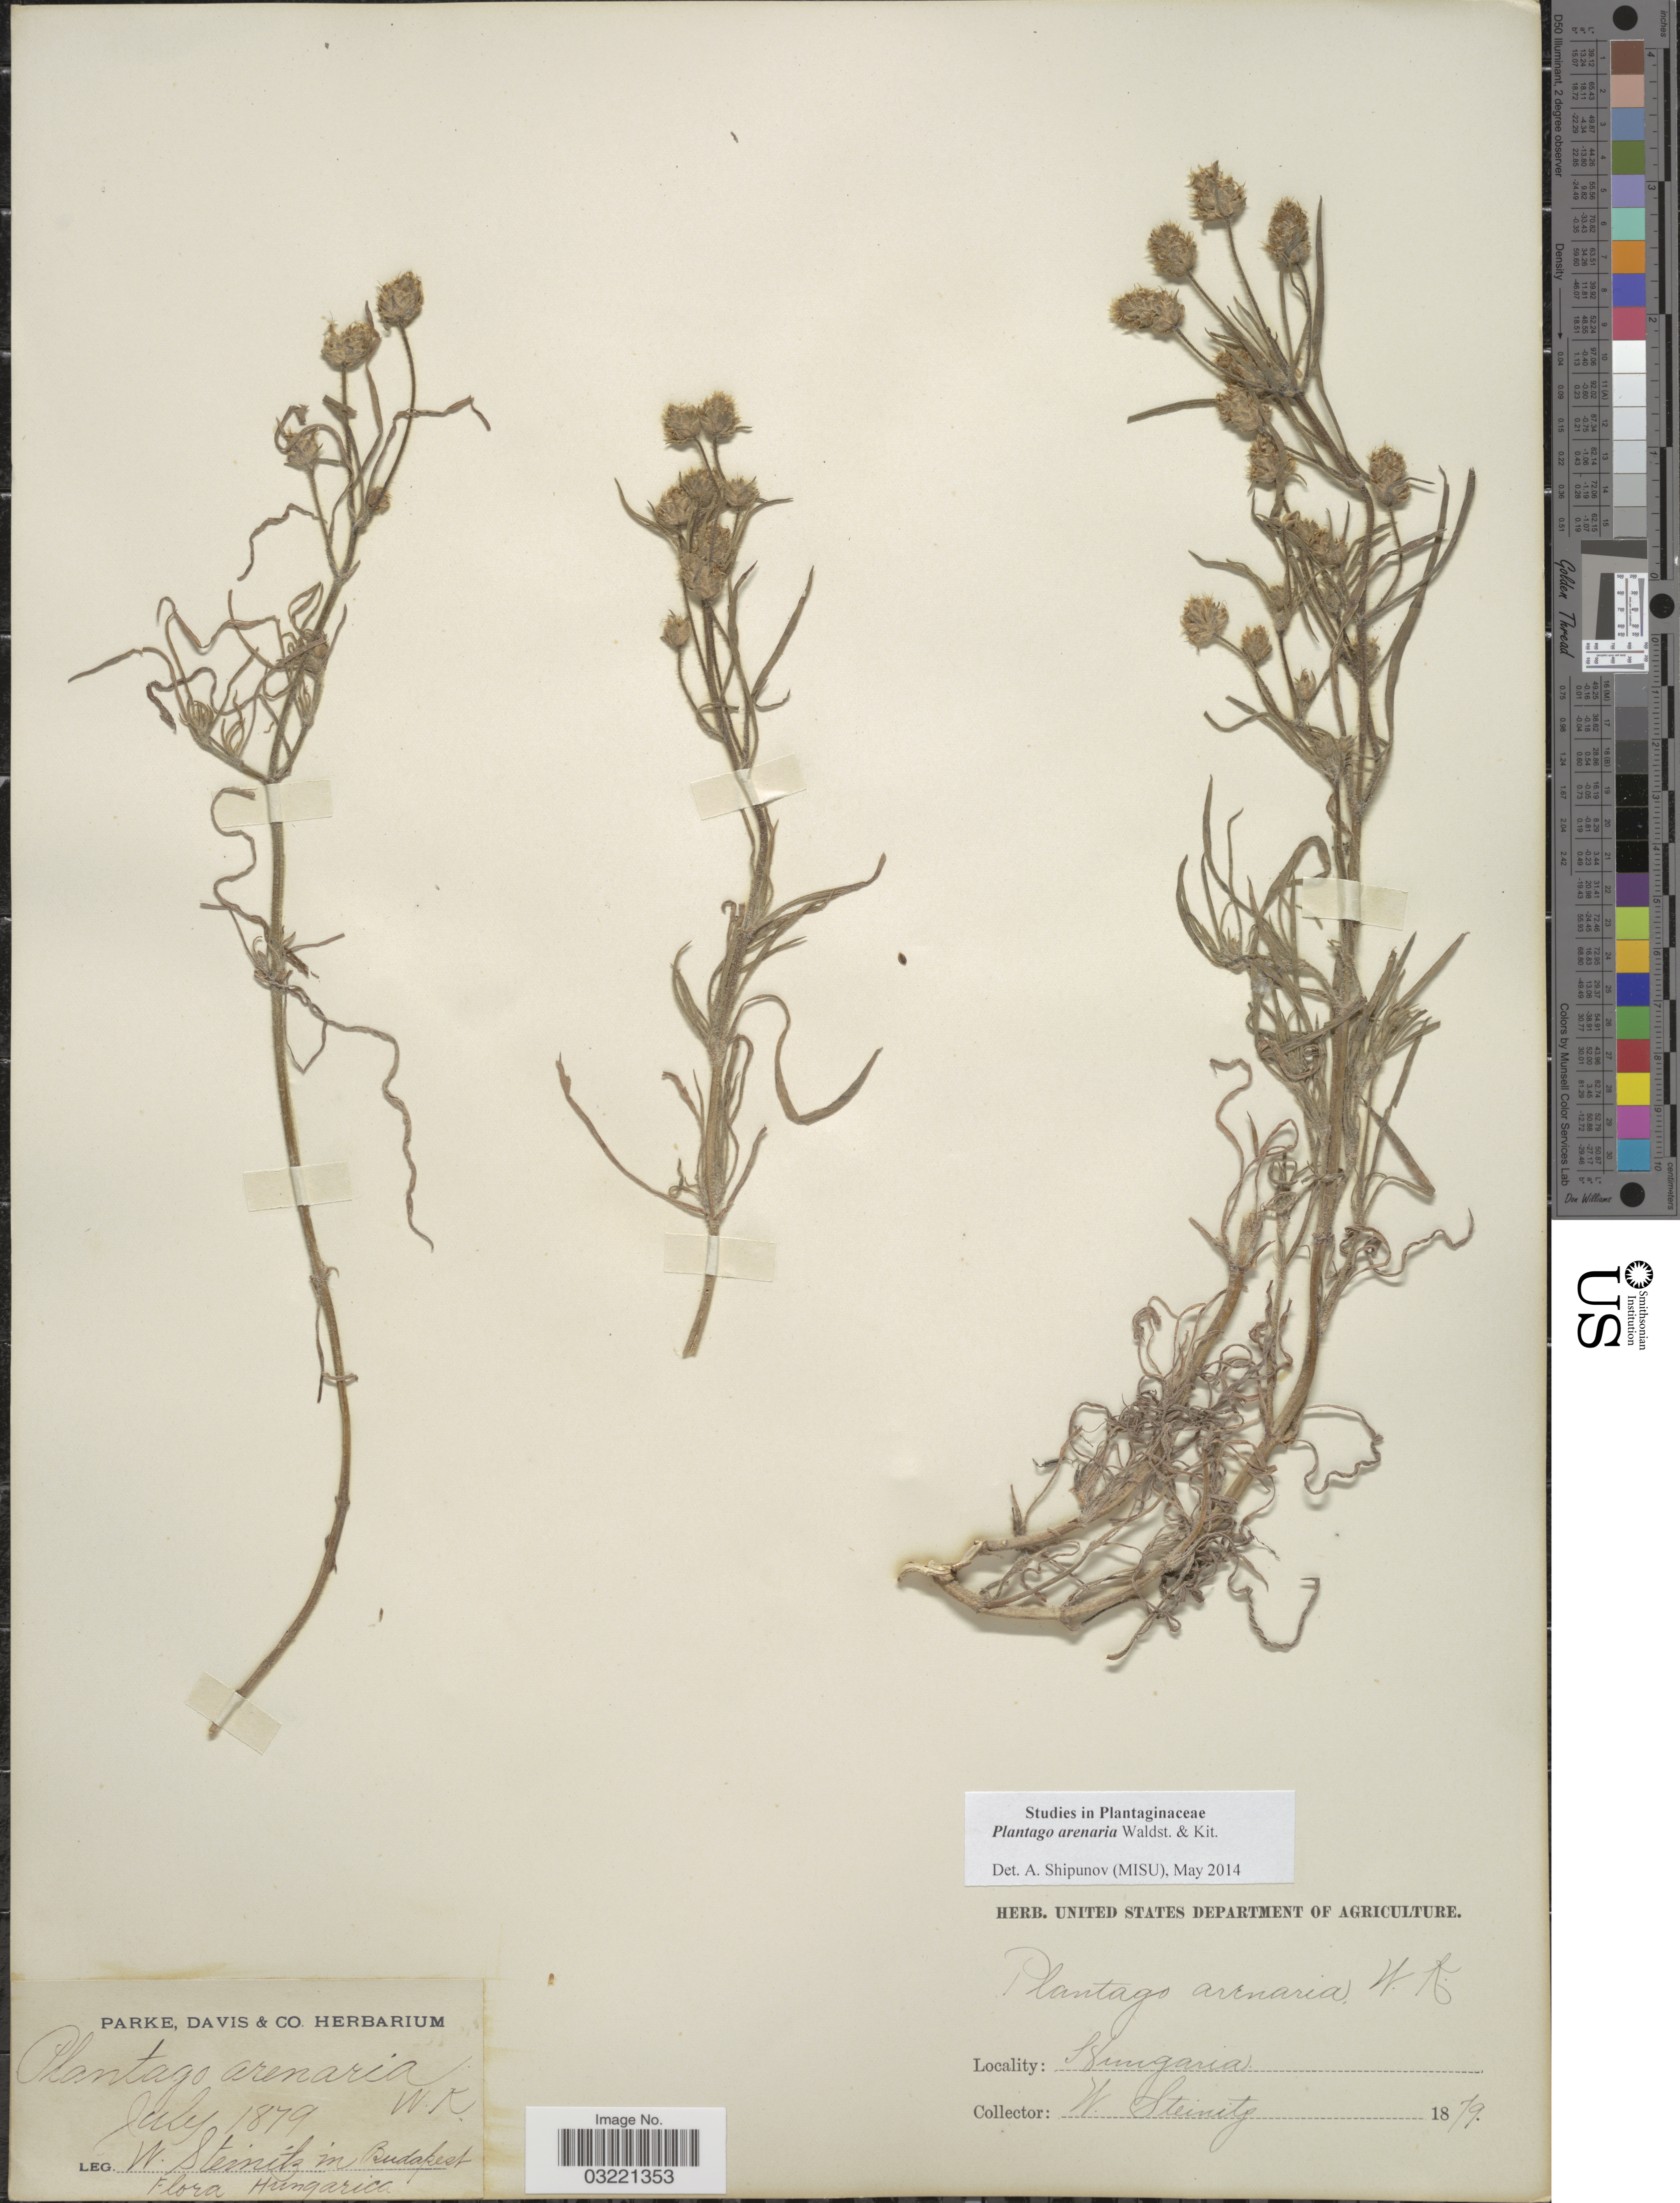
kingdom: Plantae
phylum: Tracheophyta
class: Magnoliopsida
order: Lamiales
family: Plantaginaceae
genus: Plantago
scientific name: Plantago arenaria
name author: Waldst. & Kit.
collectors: W. Steinitz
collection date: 1879-07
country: Hungary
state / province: Budapest, Capital District of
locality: Budapest.